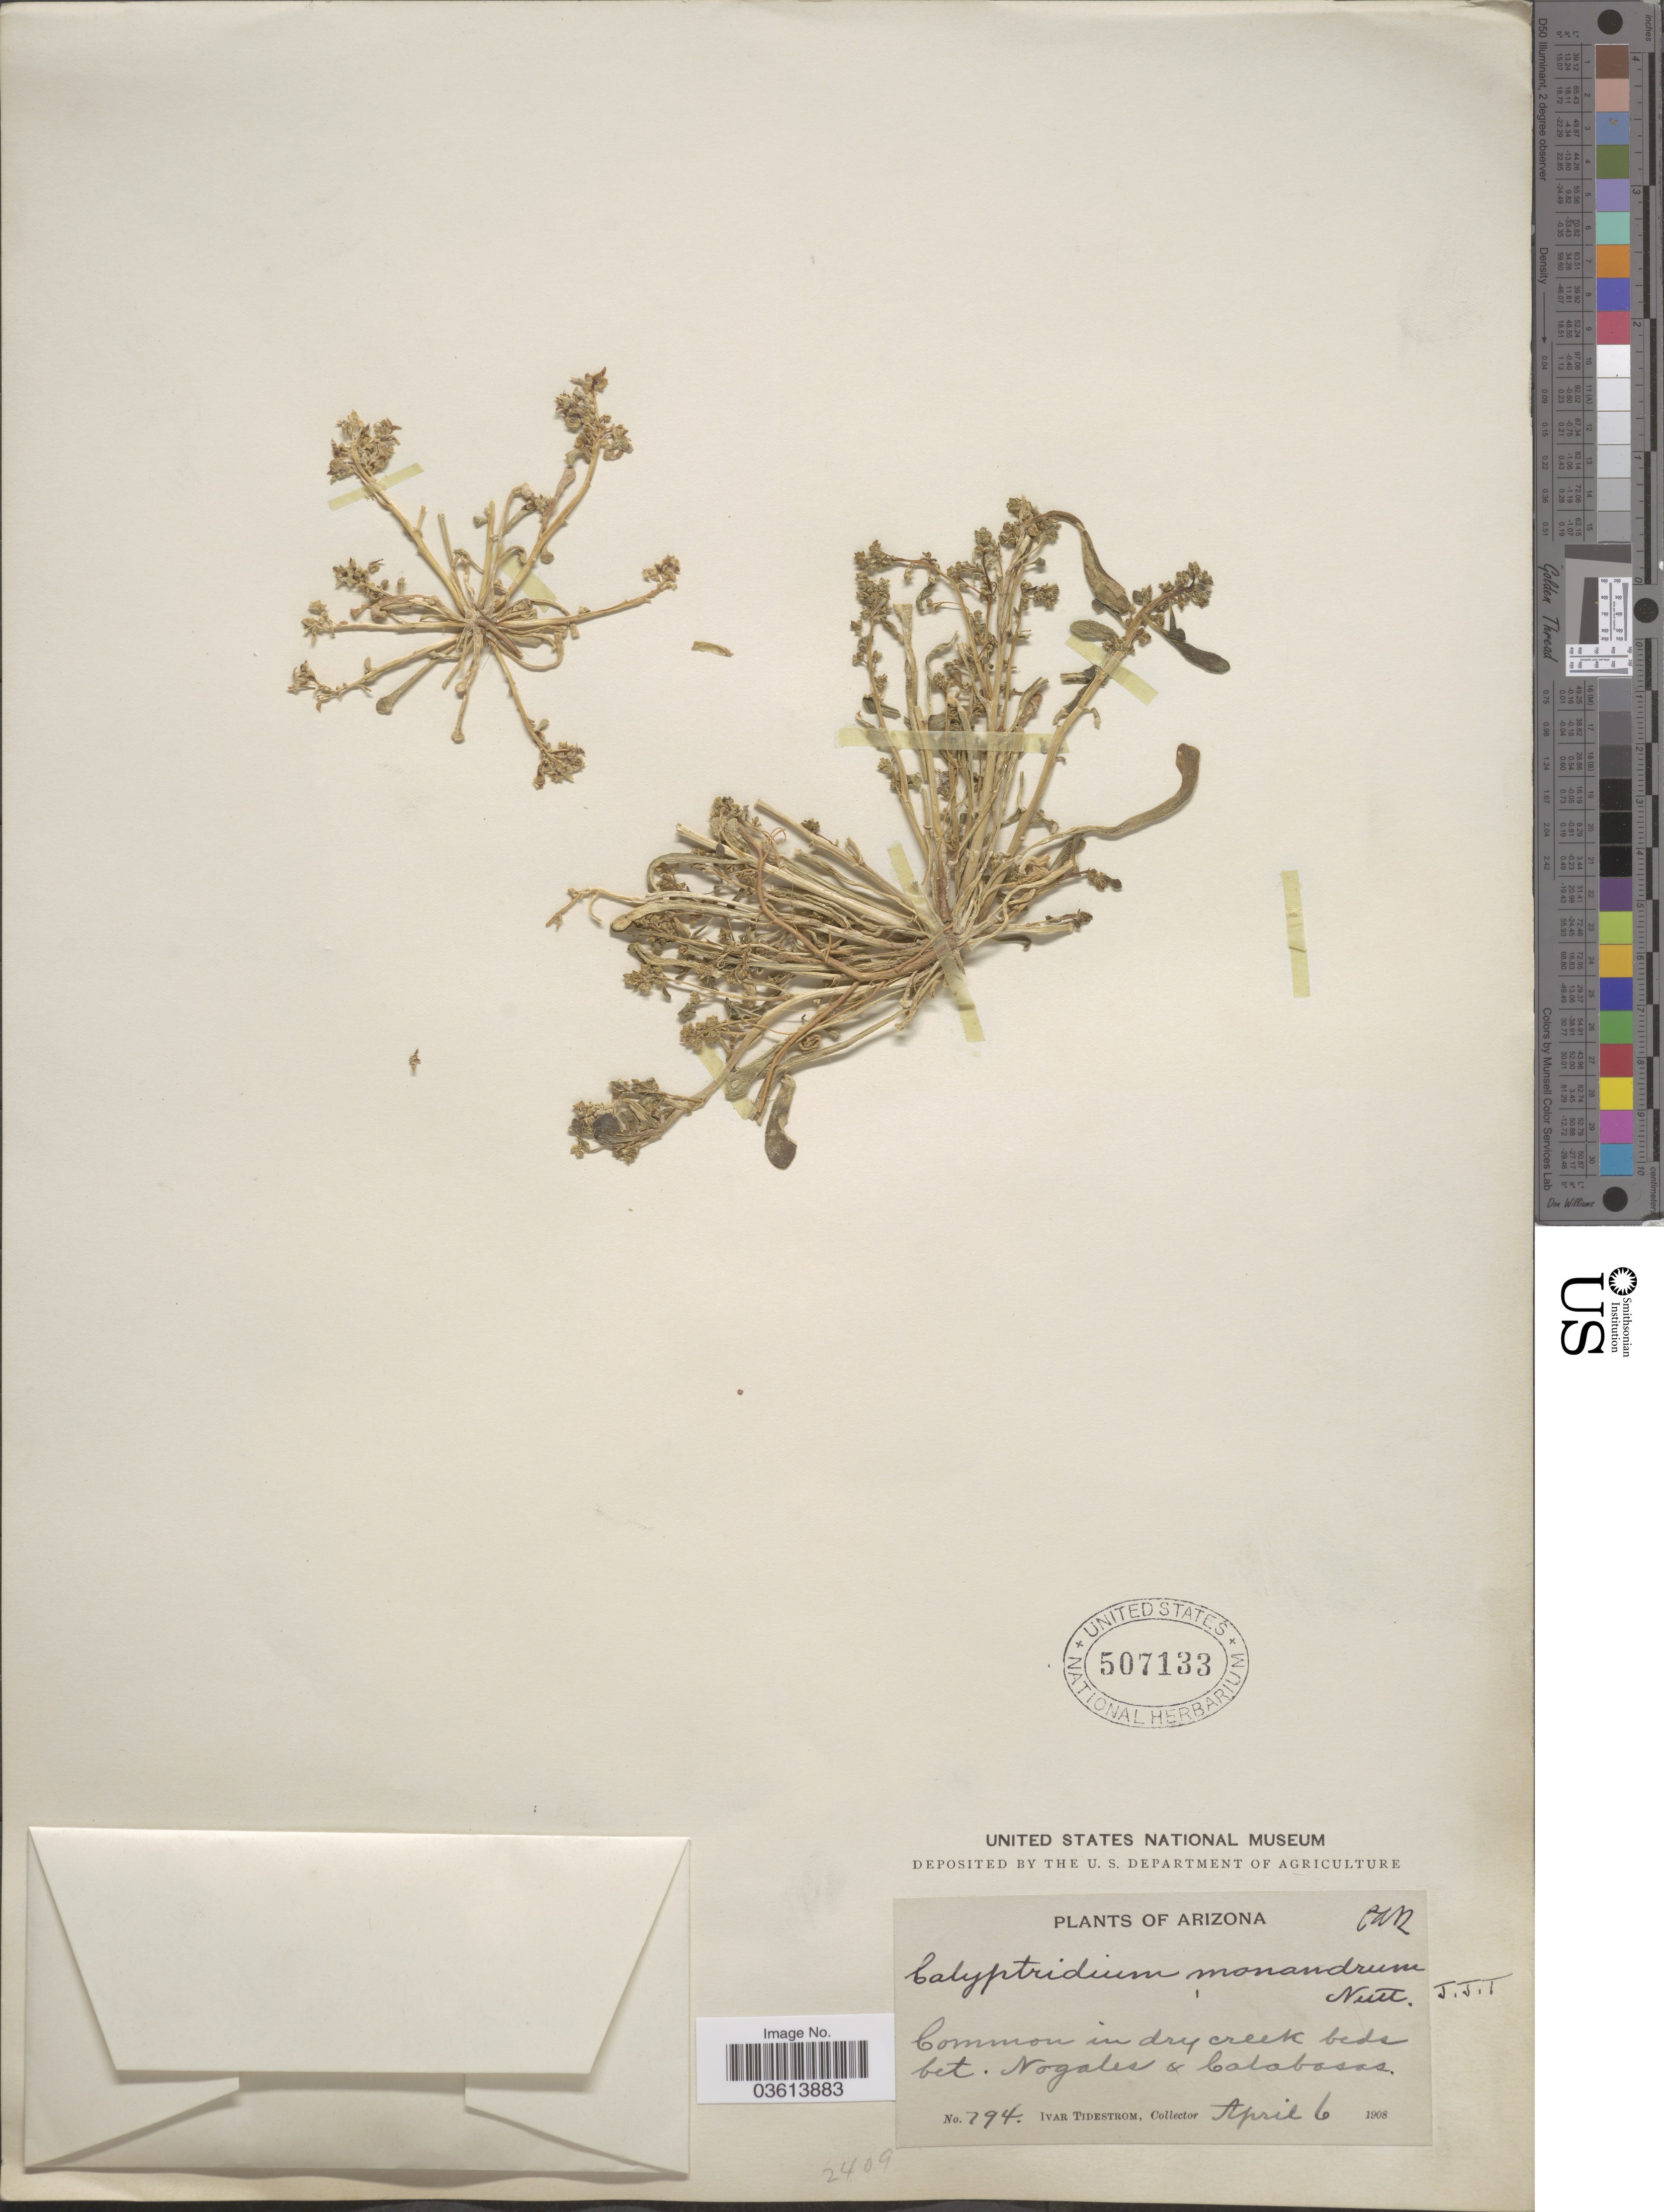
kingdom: Plantae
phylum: Tracheophyta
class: Magnoliopsida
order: Caryophyllales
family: Montiaceae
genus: Calyptridium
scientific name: Calyptridium monandrum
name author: (Nutt.) Nutt.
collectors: I. F. Tidestrom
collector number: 794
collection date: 1908-04-06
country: United States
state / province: Arizona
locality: Dry creek beds bet. Nogales & Calabosas.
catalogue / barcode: US 507133